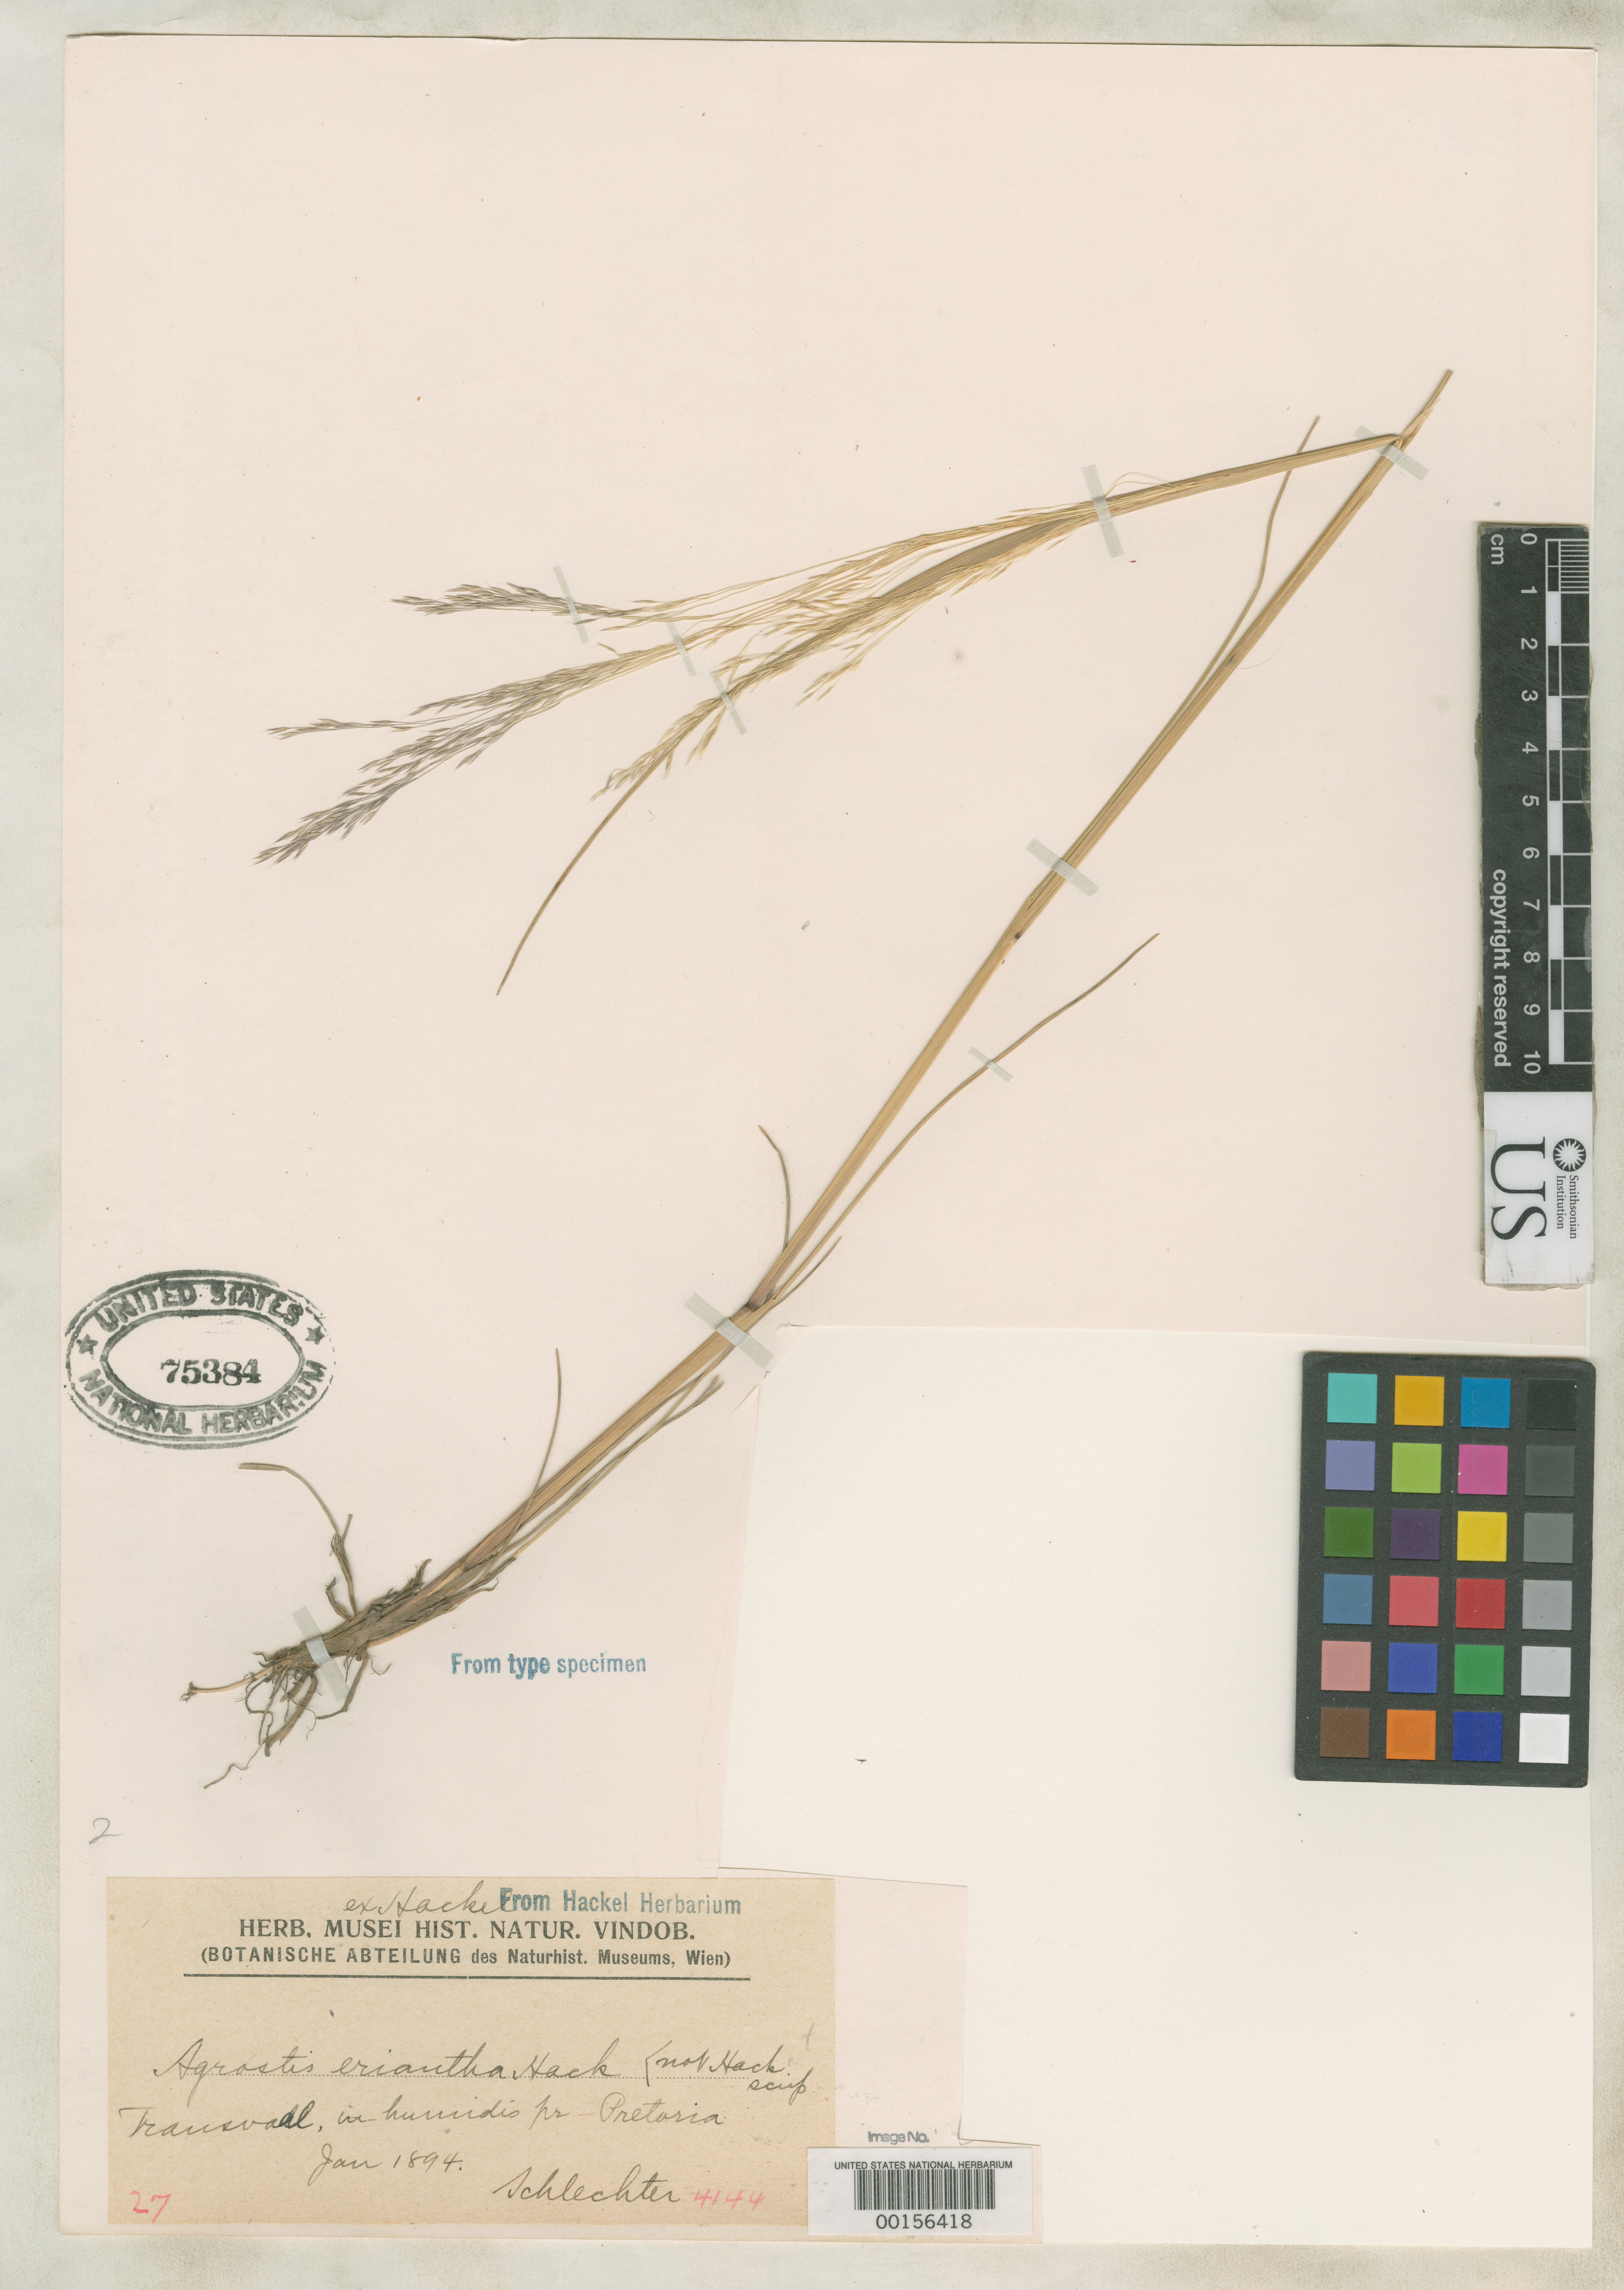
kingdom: Plantae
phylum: Tracheophyta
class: Liliopsida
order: Poales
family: Poaceae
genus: Agrostis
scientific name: Agrostis eriantha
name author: Hack.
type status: Syntype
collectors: F. R. R. Schlechter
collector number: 4144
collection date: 1894-01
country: South Africa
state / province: Gauteng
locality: Pr. Pretoria. Transvaal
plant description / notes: From type specimen, ex herb. Hackel (Vienna).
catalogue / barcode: US 75384